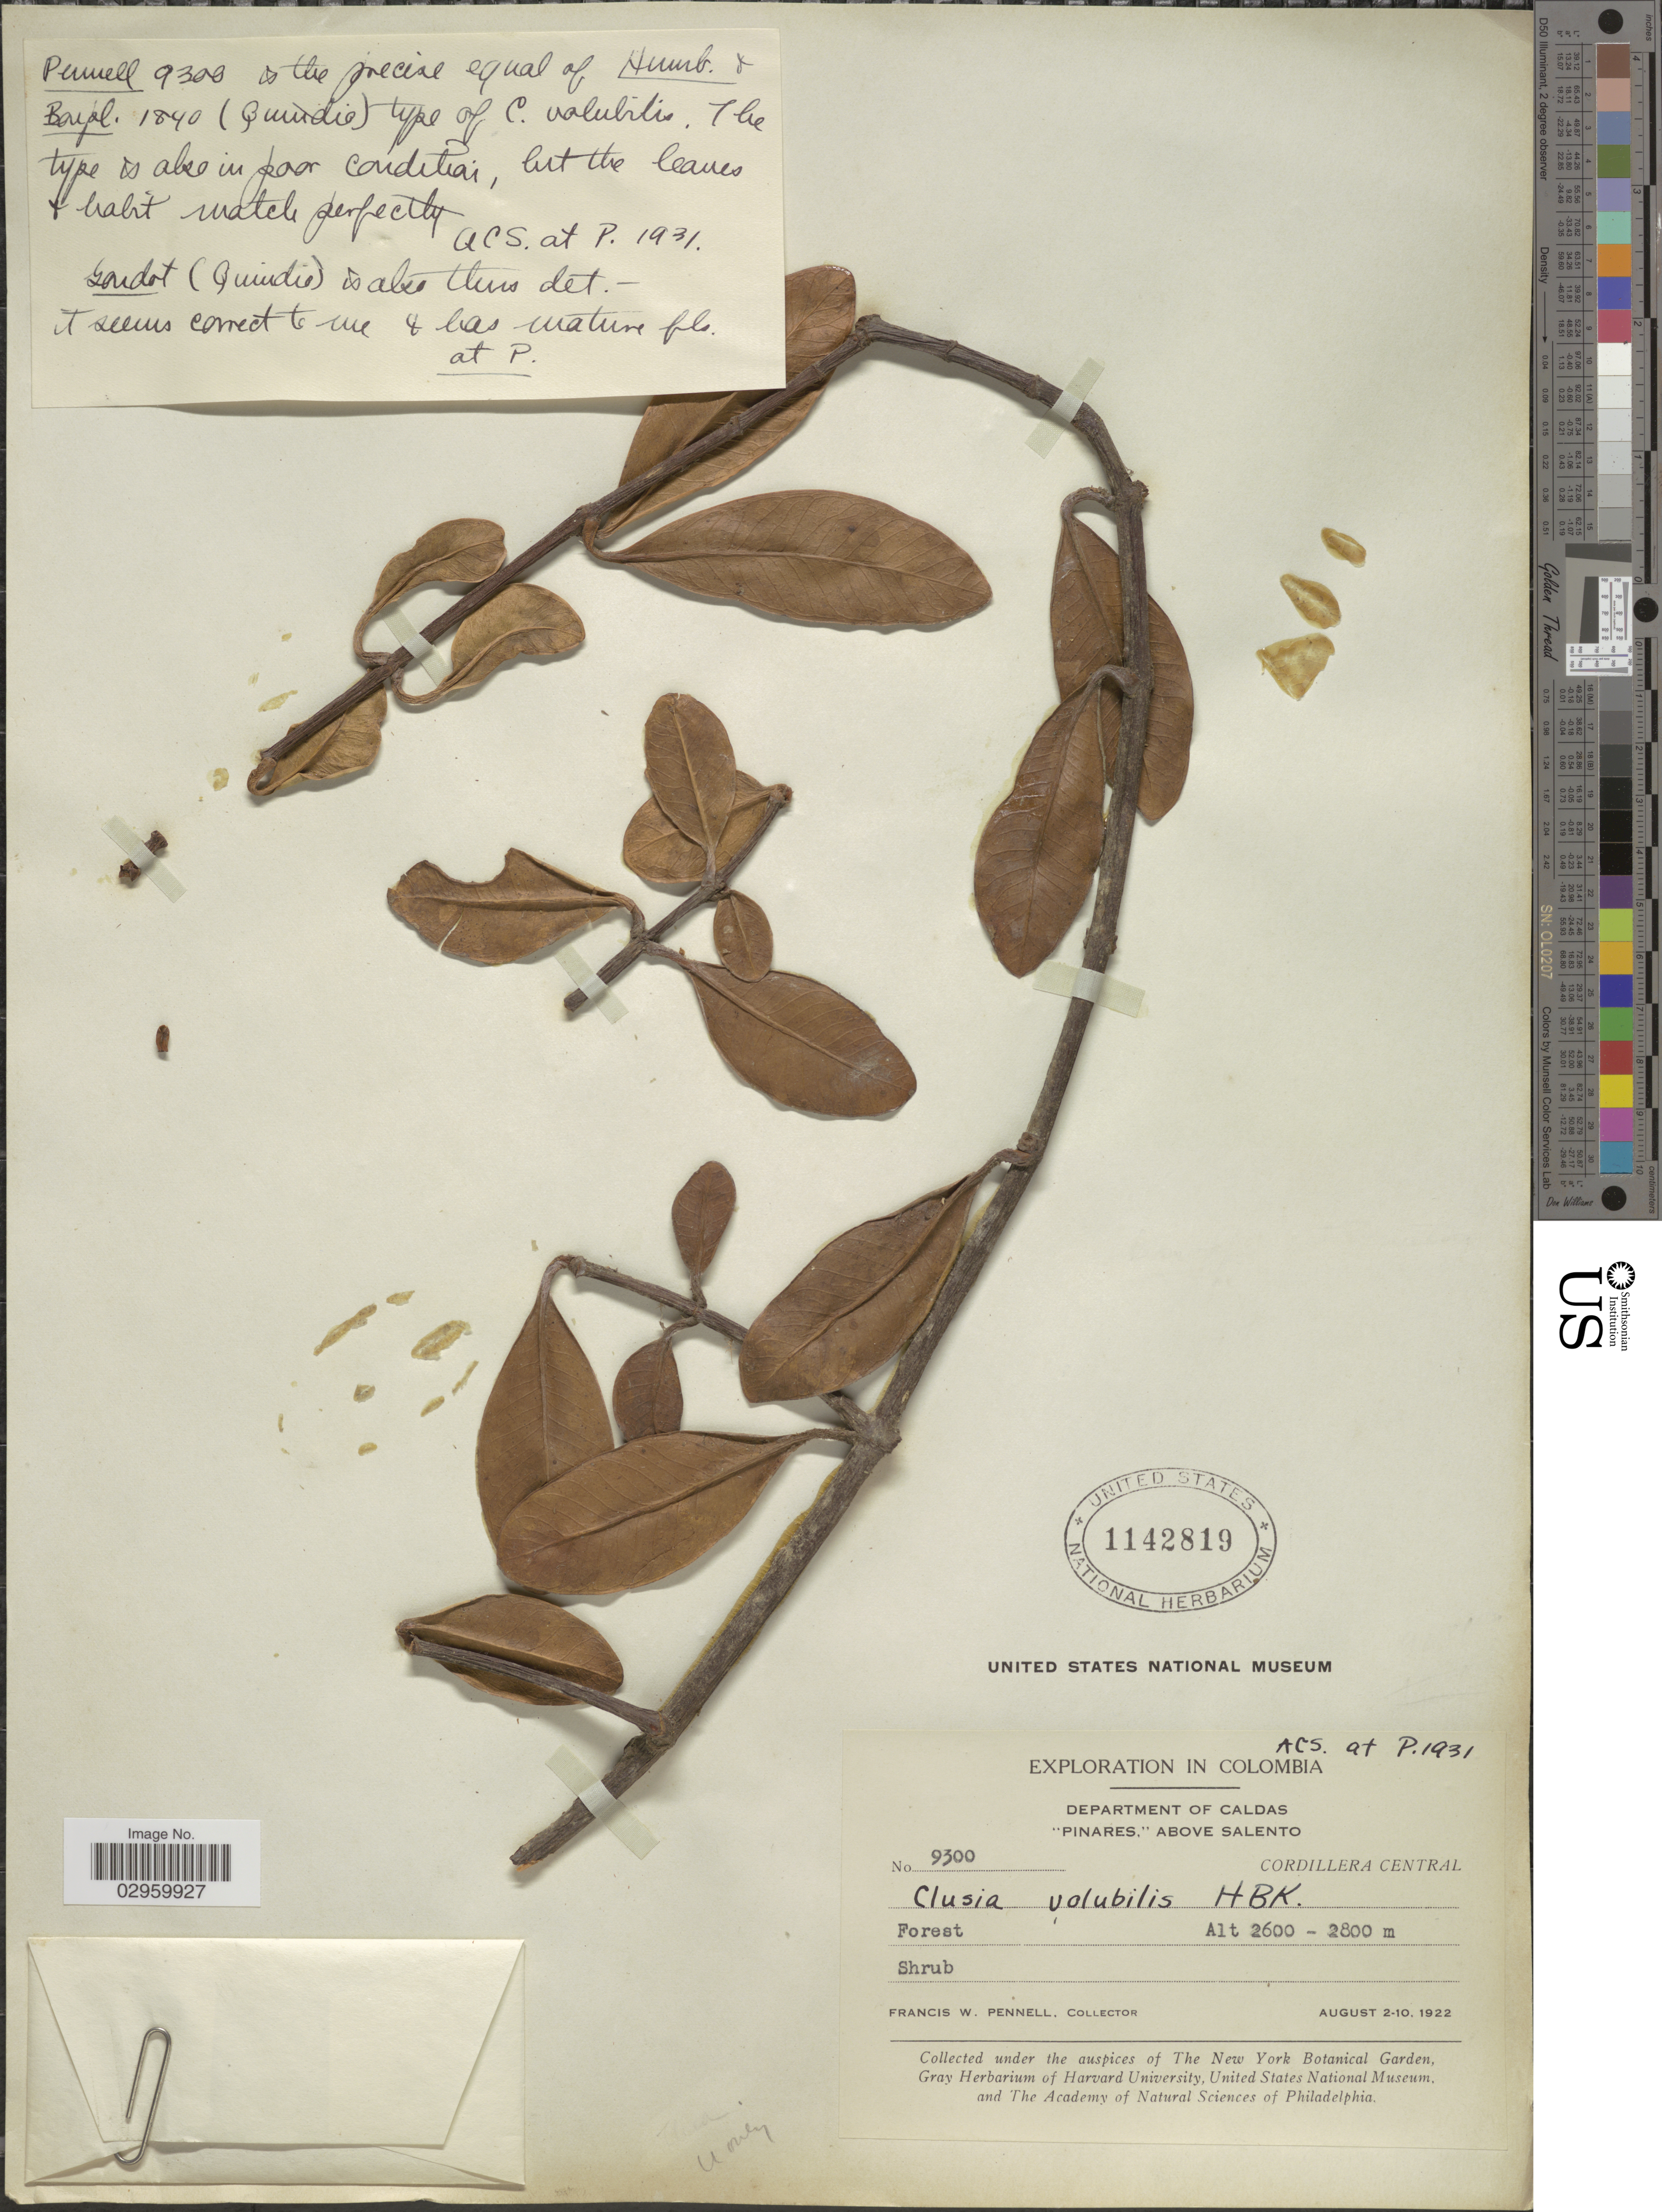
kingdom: Plantae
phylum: Tracheophyta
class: Magnoliopsida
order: Malpighiales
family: Clusiaceae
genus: Clusia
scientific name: Clusia volubilis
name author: Kunth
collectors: F. W. Pennell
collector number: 9300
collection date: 1922-08-02/1922-08-10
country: Colombia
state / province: Caldas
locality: Department of Caldas, "Pinares," Above Salento, Cordillera Central.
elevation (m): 2600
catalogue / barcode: US 1142819